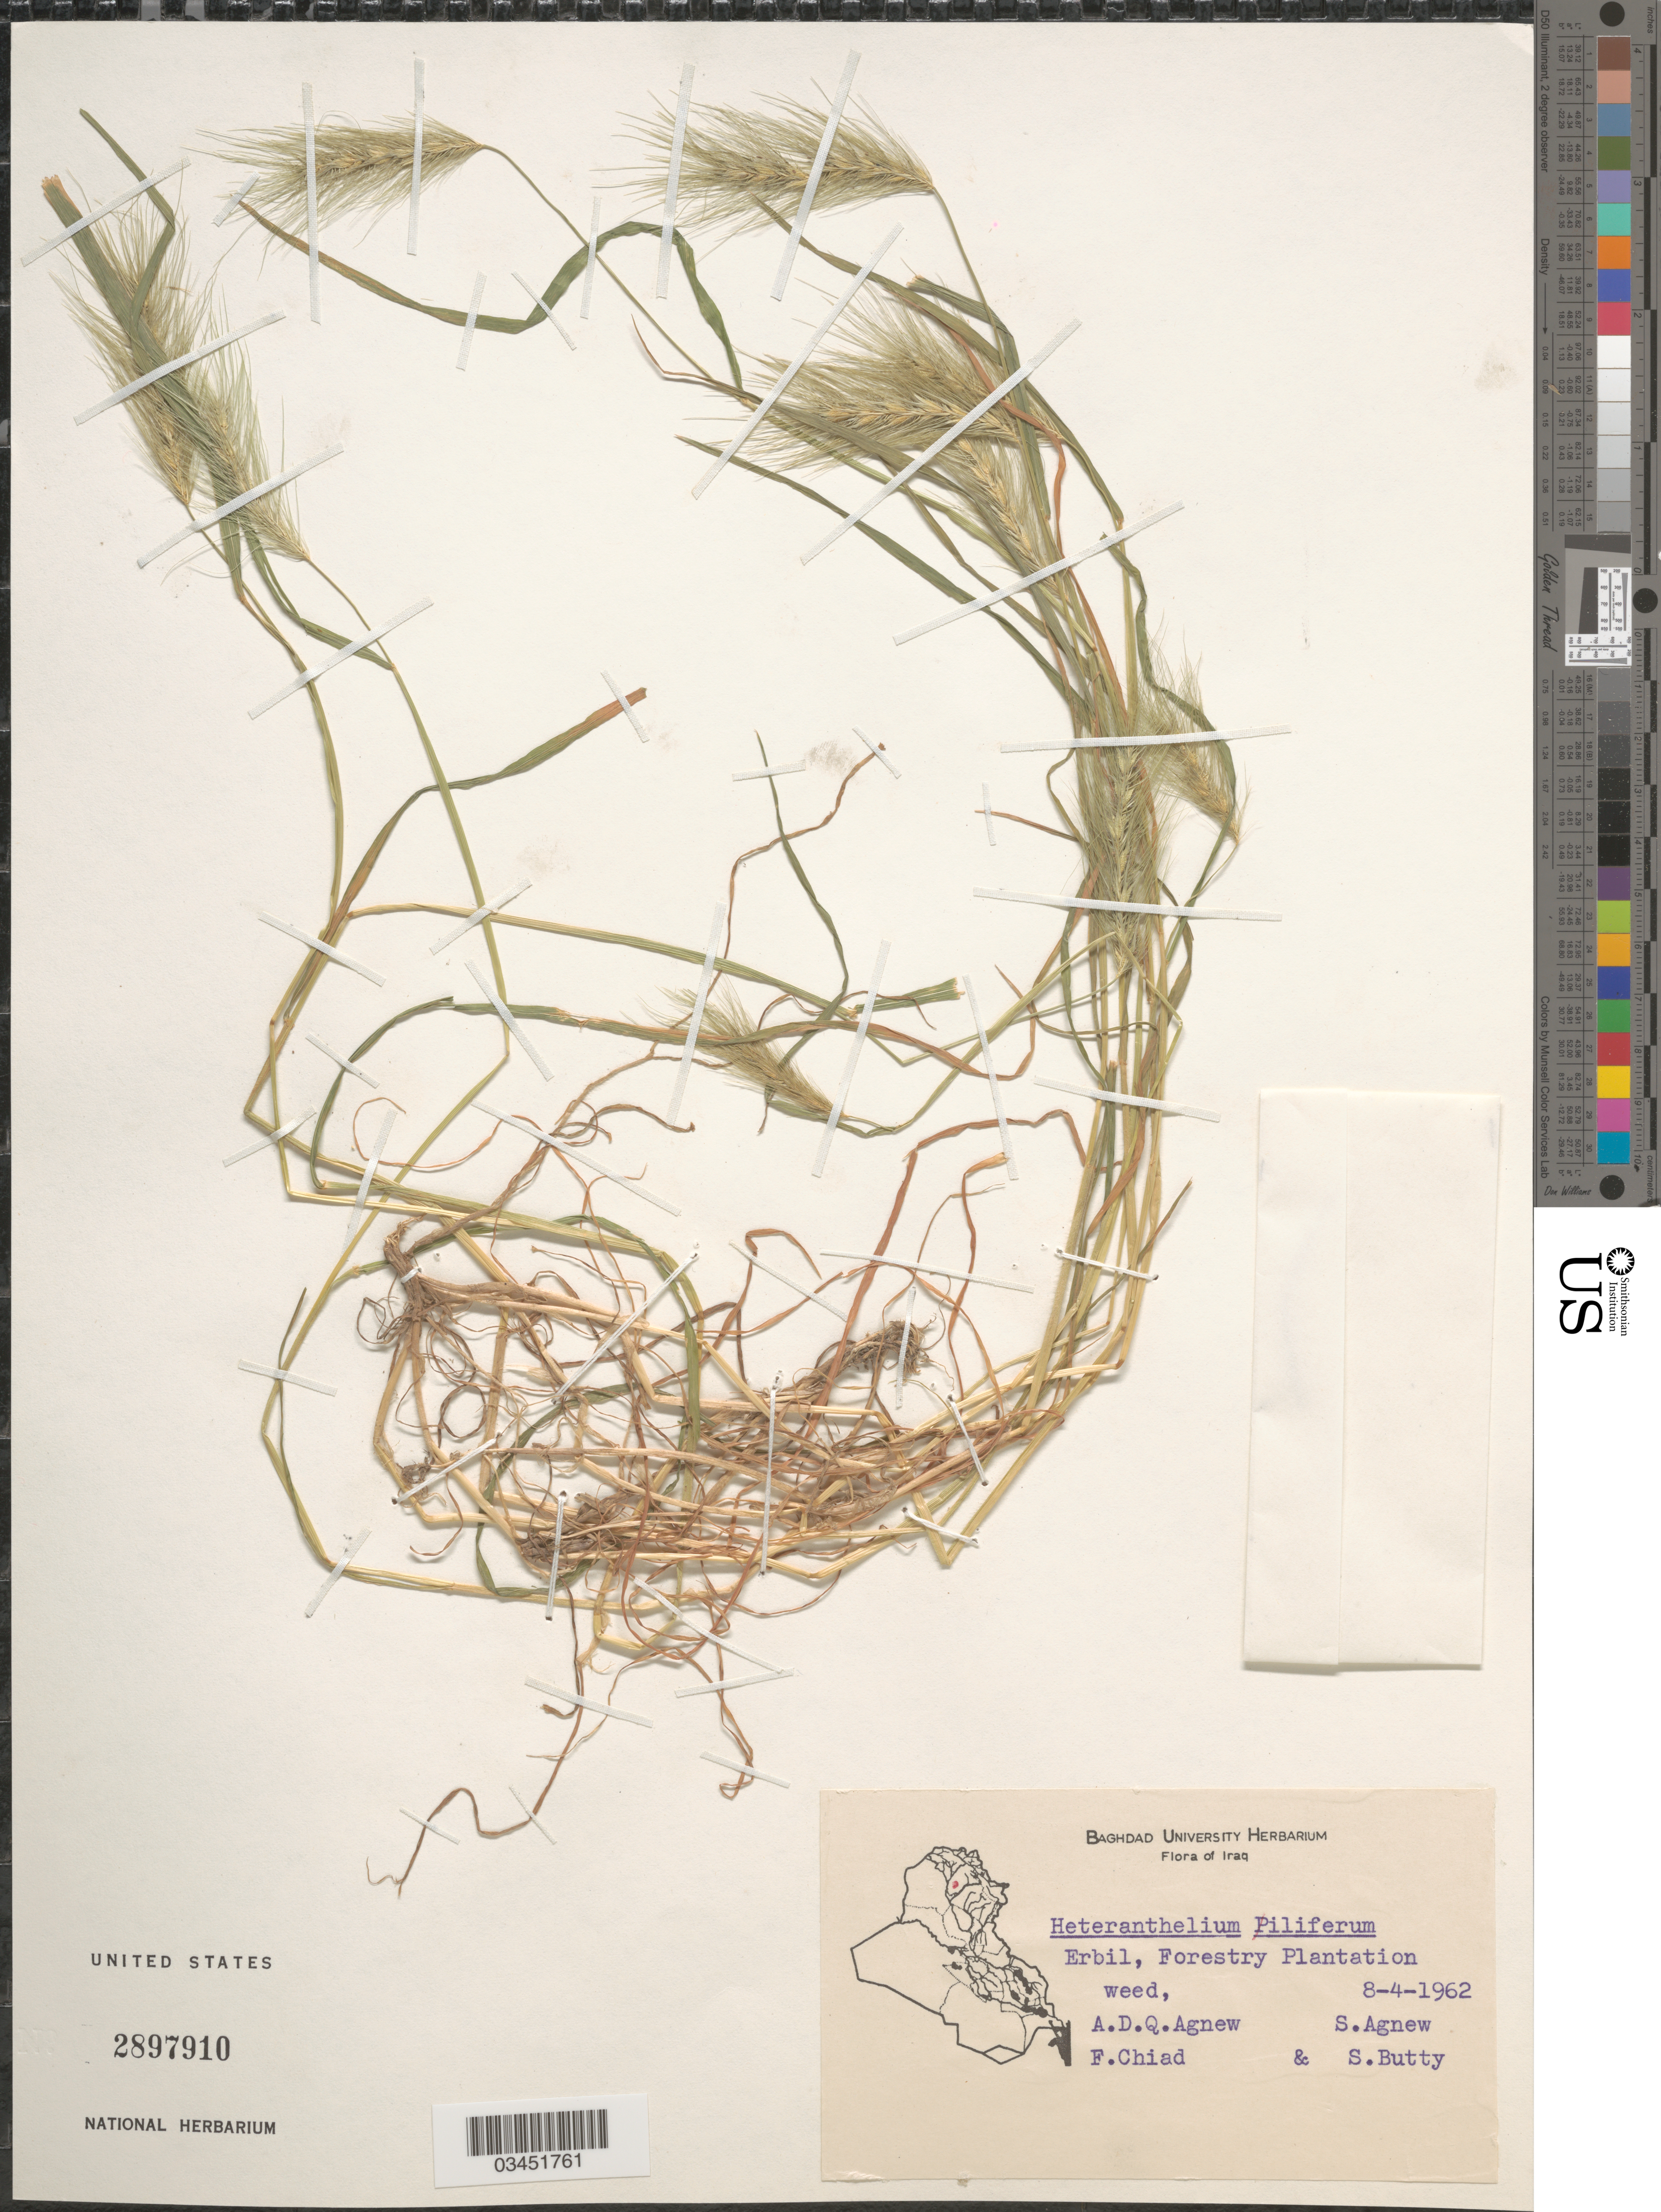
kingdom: Plantae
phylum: Tracheophyta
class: Liliopsida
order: Poales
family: Poaceae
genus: Heteranthelium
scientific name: Heteranthelium piliferum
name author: (Sol.) Hochst.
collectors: A. D. Agnew, S. Agnew, F. Chiad & S. Butty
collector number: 2897910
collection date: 1962-04-08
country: Iraq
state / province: Arbīl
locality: Erbil, Forestry Plantation weed.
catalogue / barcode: US 2897910